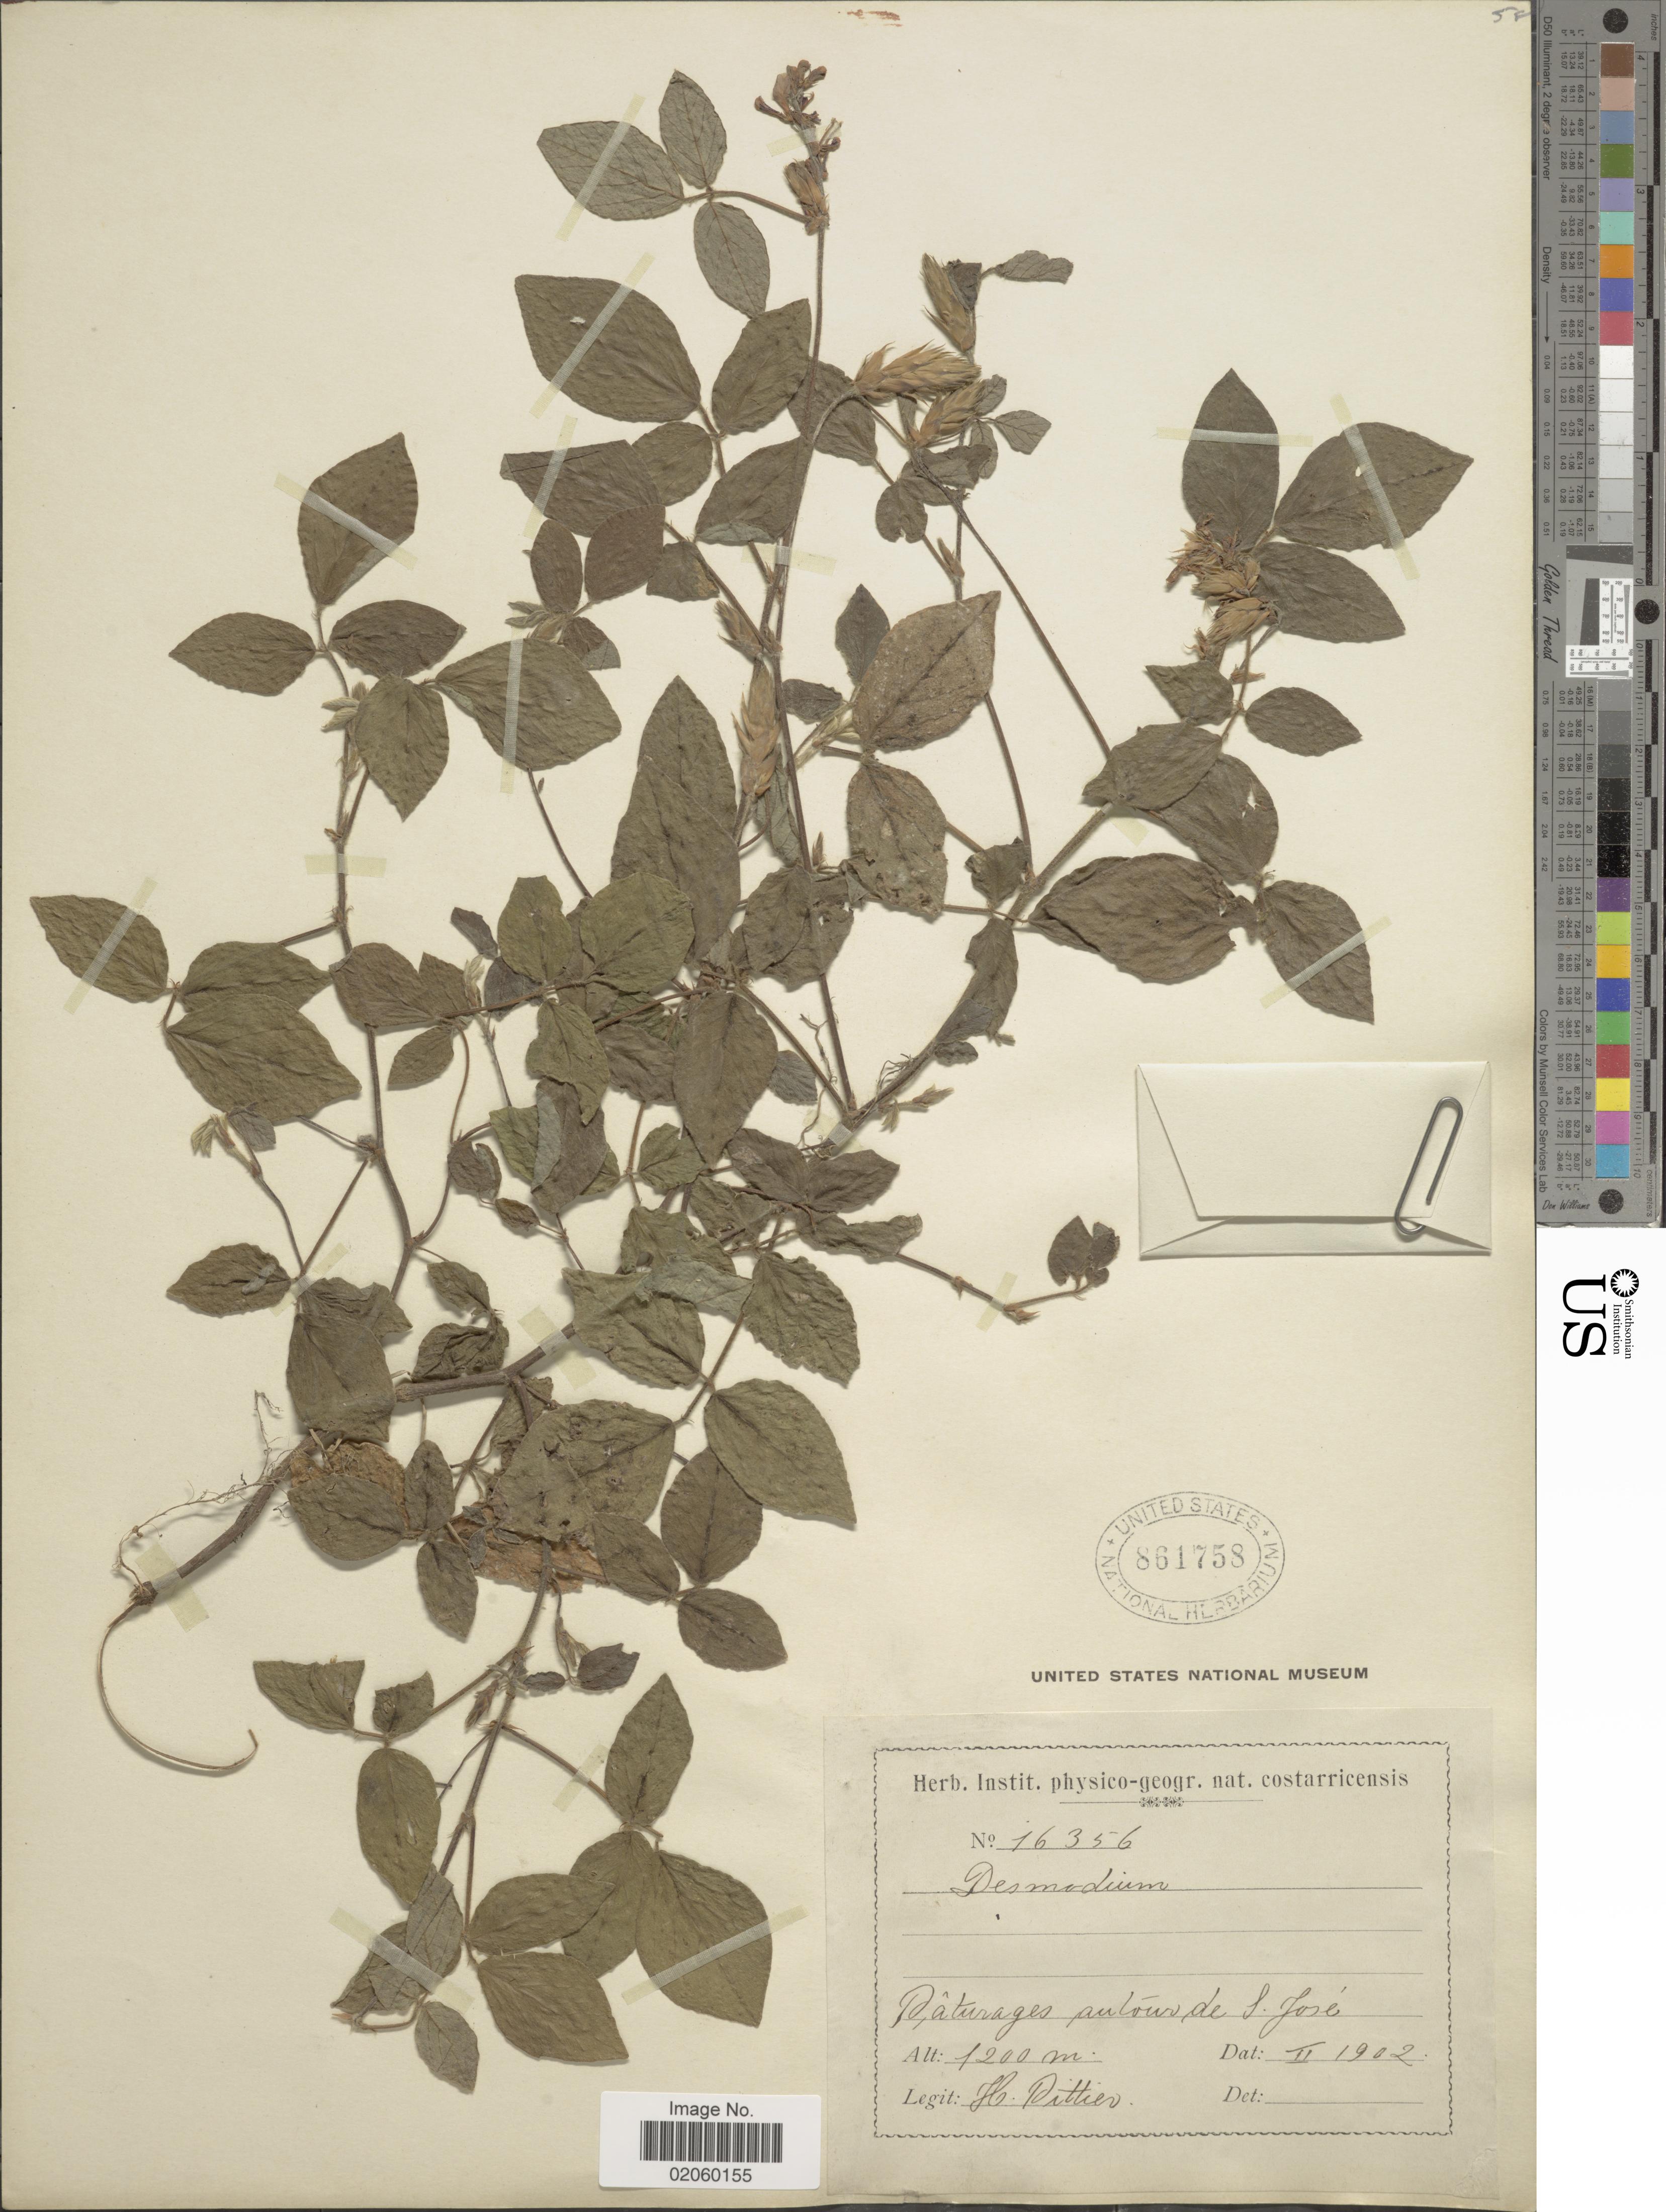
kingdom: Plantae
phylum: Tracheophyta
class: Magnoliopsida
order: Fabales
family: Fabaceae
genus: Desmodium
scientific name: Desmodium sp.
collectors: H. F. Pittier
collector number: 16356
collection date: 1902-02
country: Costa Rica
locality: paturages autour de S. Jose [pastures around San José]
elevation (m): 1200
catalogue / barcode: US 861758